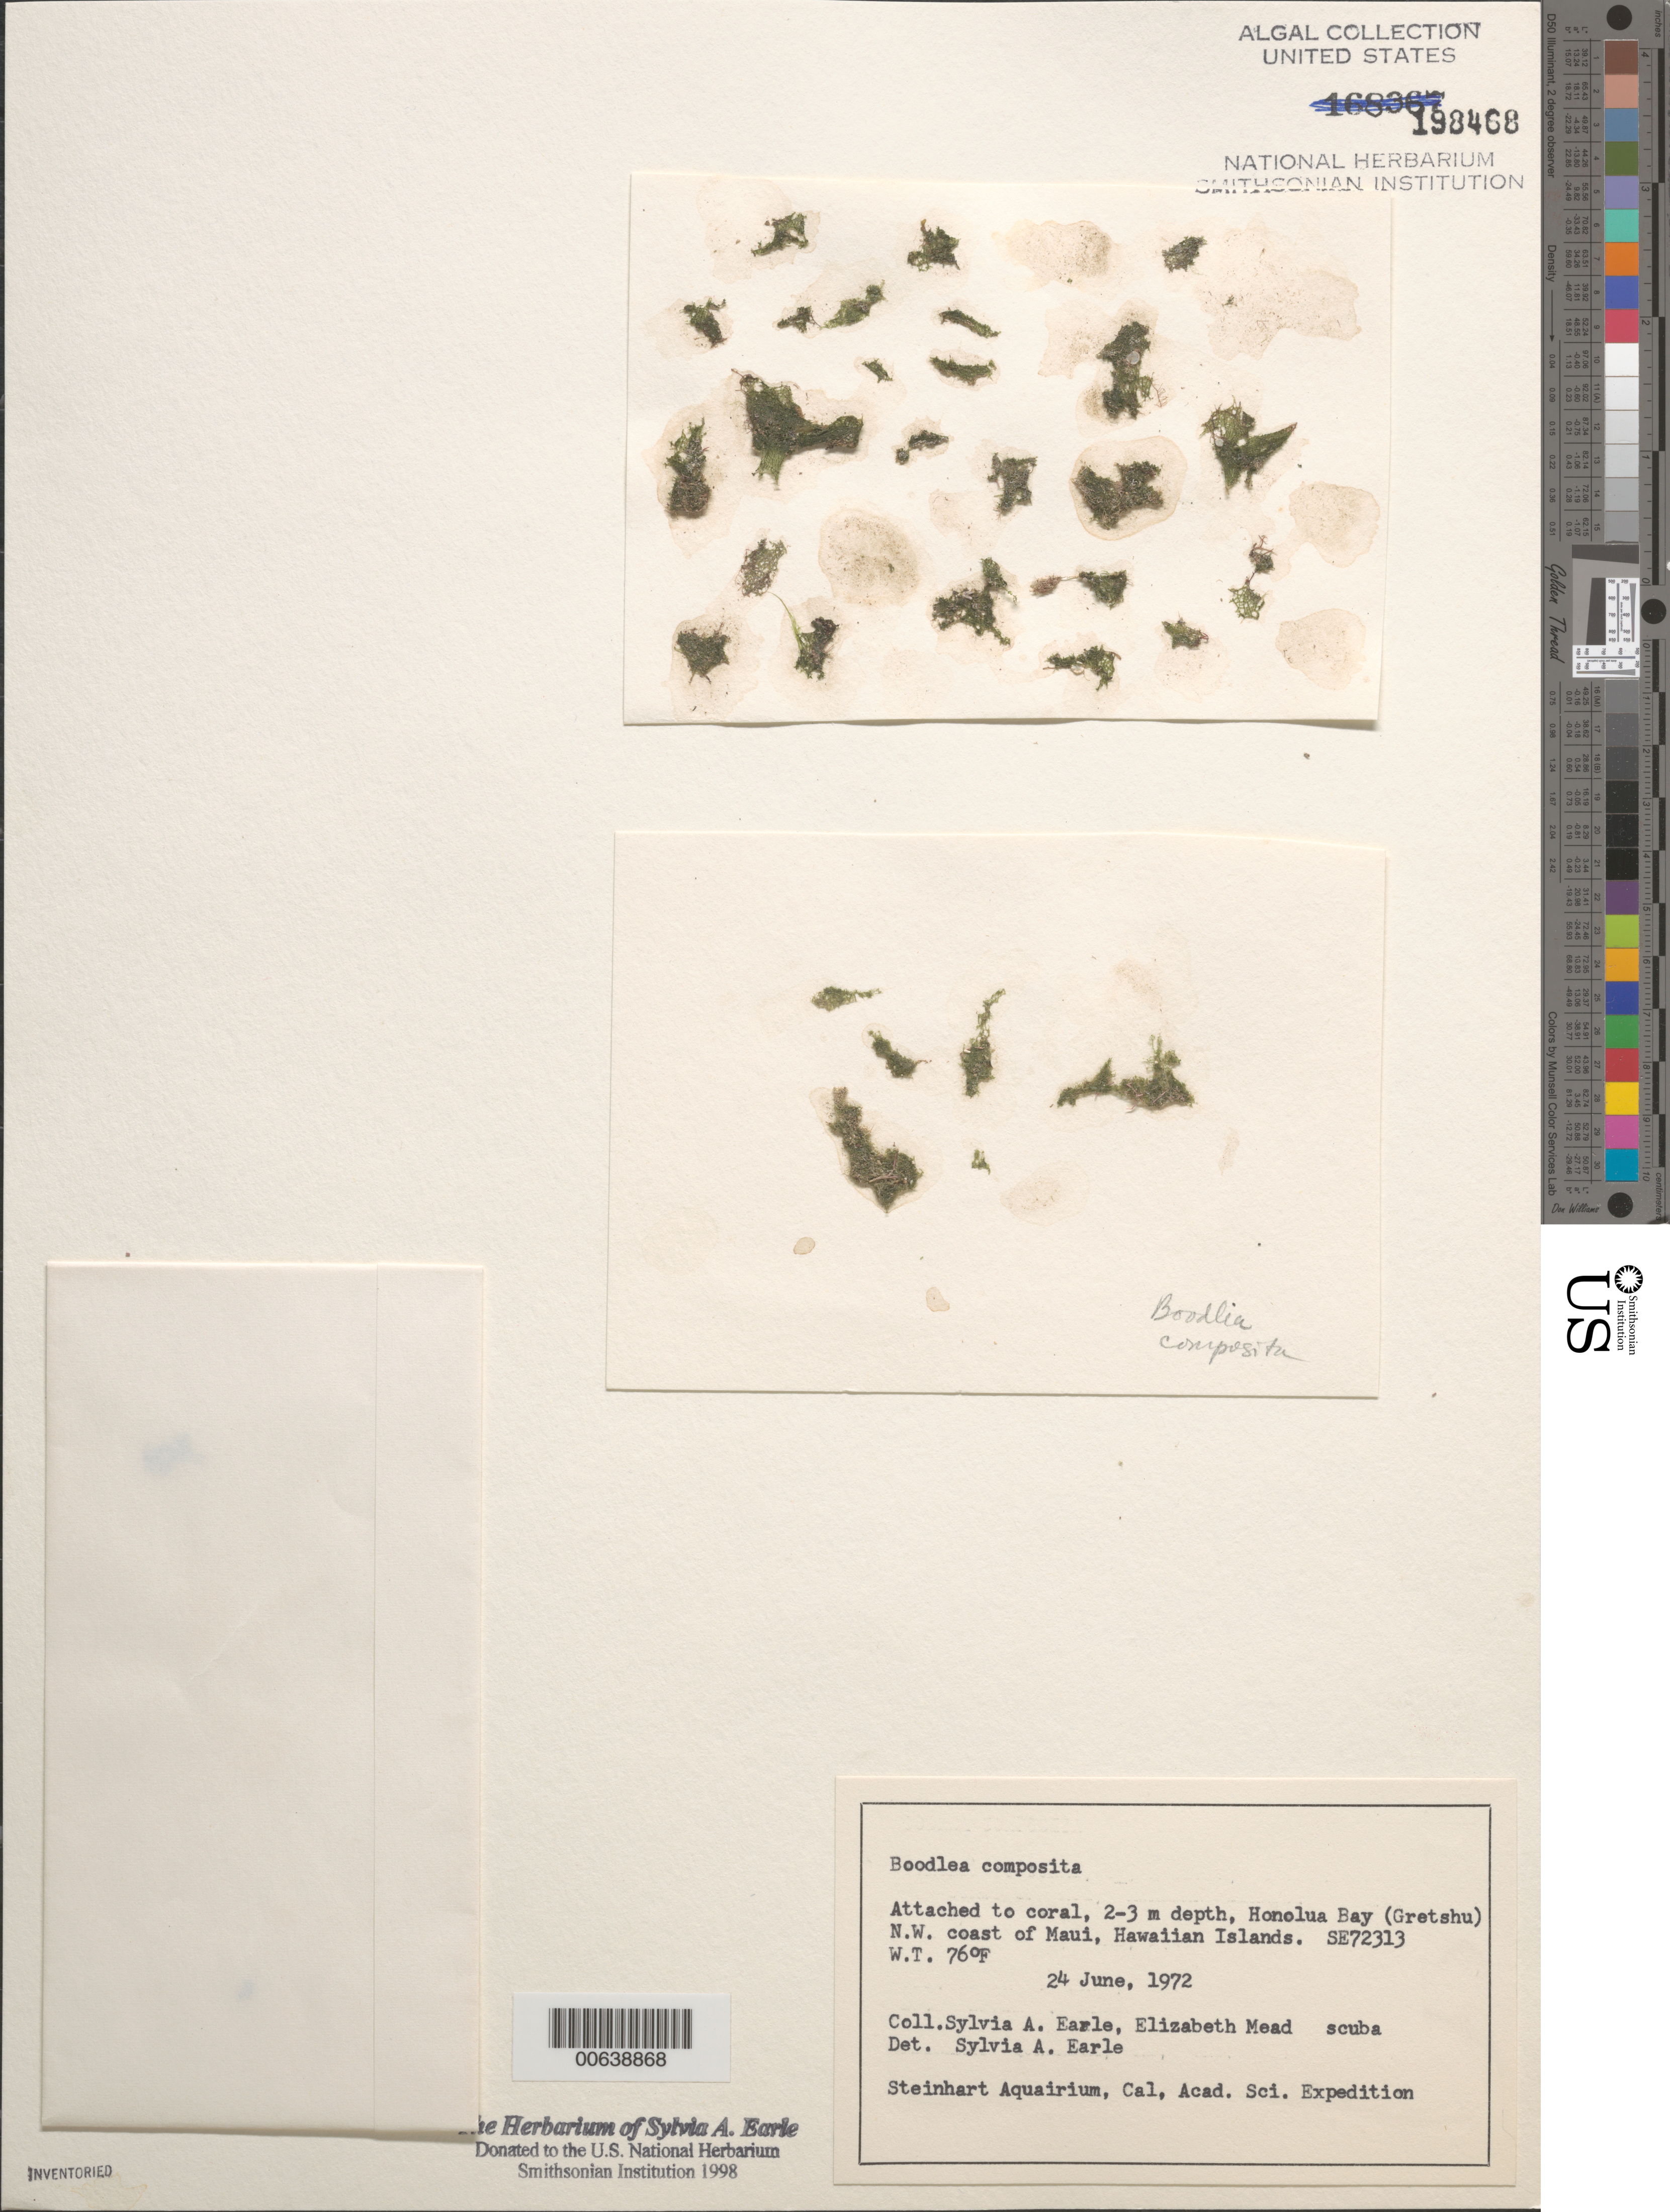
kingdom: Plantae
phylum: Chlorophyta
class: Ulvophyceae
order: Siphonocladales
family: Boodleaceae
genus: Boodlea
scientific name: Boodlea composita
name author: (Humb. & Humb.) Brand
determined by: Earle, S. A.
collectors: S. A. Earle & E. Mead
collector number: SE 72313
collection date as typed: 24 Jun 1972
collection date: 1972-06-24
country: United States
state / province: Hawaii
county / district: Maui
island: Maui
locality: Honolua Bay (Gretshu)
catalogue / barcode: US 198468